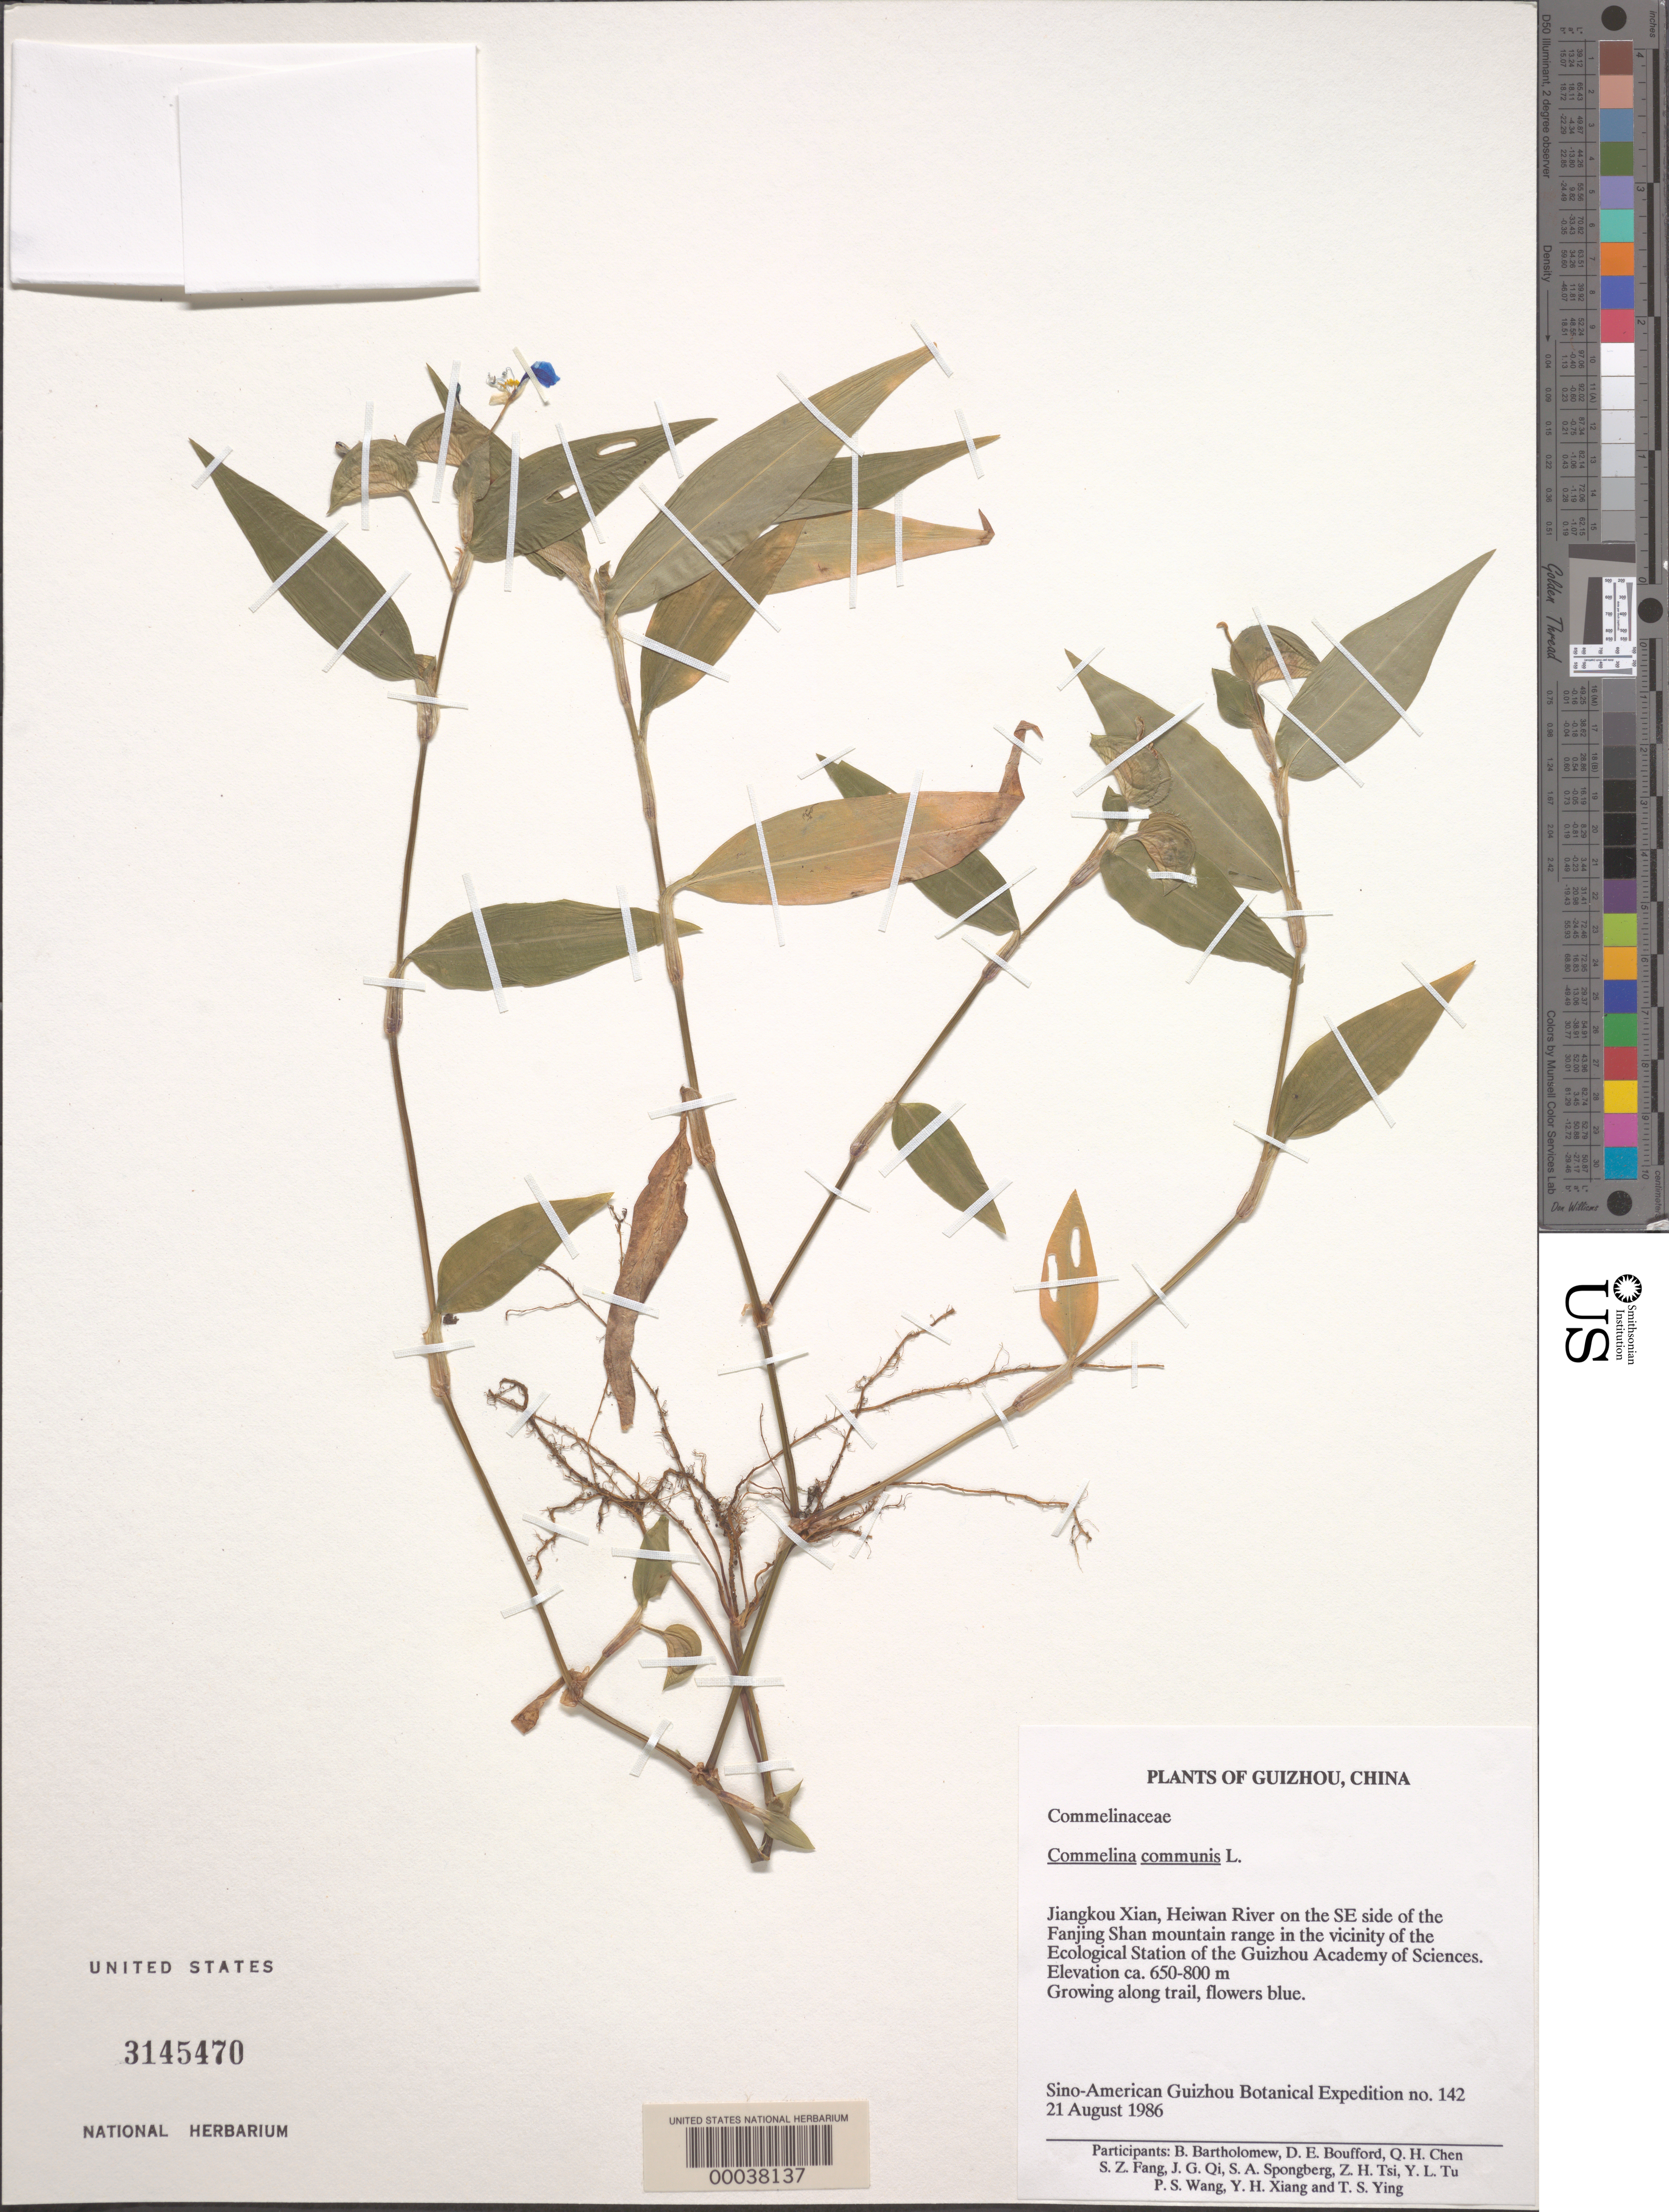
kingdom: Plantae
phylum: Tracheophyta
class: Liliopsida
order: Commelinales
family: Commelinaceae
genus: Commelina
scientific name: Commelina communis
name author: L.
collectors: B. M. Bartholomew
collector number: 142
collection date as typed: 21 Aug 1986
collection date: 1986-08-21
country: China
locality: Jiangkou xian, heiwan river on the se side of the fanjing shan mt range near ecological station of guizhou academy of sciences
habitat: Growing along trail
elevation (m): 650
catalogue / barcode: US 3145470